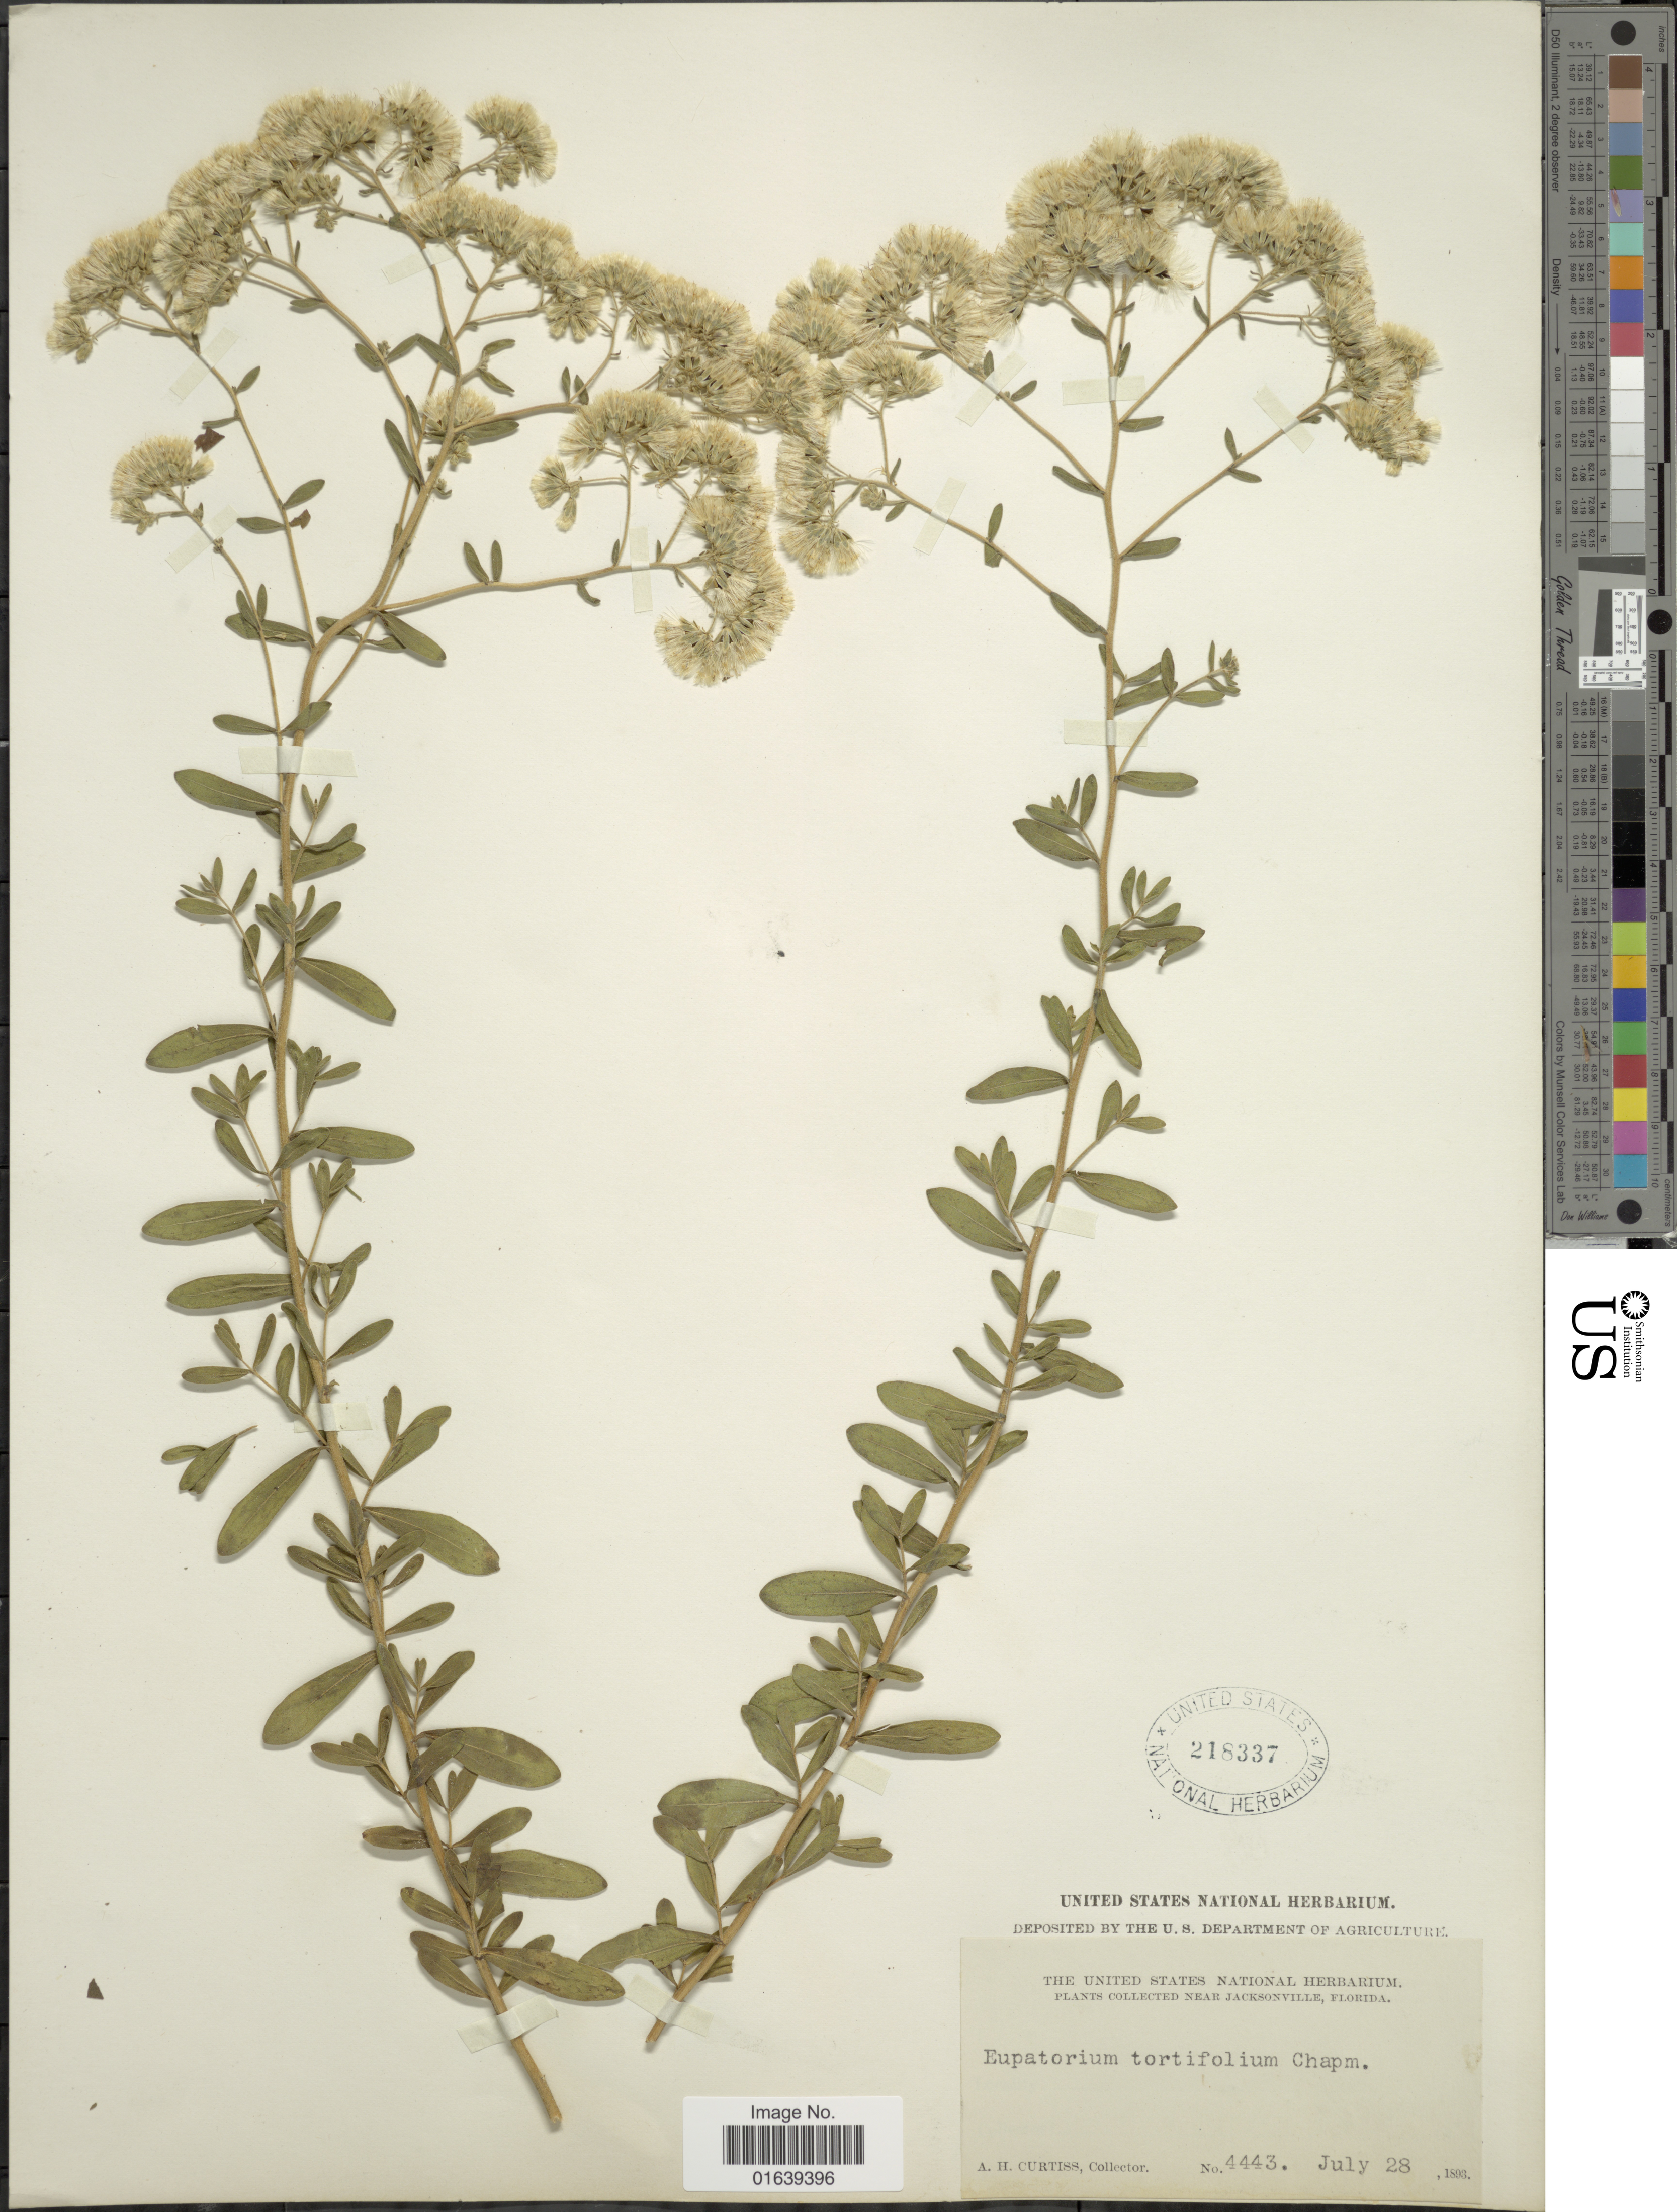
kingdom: Plantae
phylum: Tracheophyta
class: Magnoliopsida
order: Asterales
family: Asteraceae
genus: Eupatorium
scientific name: Eupatorium linearifolium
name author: Walter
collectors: A. H. Curtiss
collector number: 4443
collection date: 1893-07-28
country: United States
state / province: Florida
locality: Near Jacksonville, Florida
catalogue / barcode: US 218337